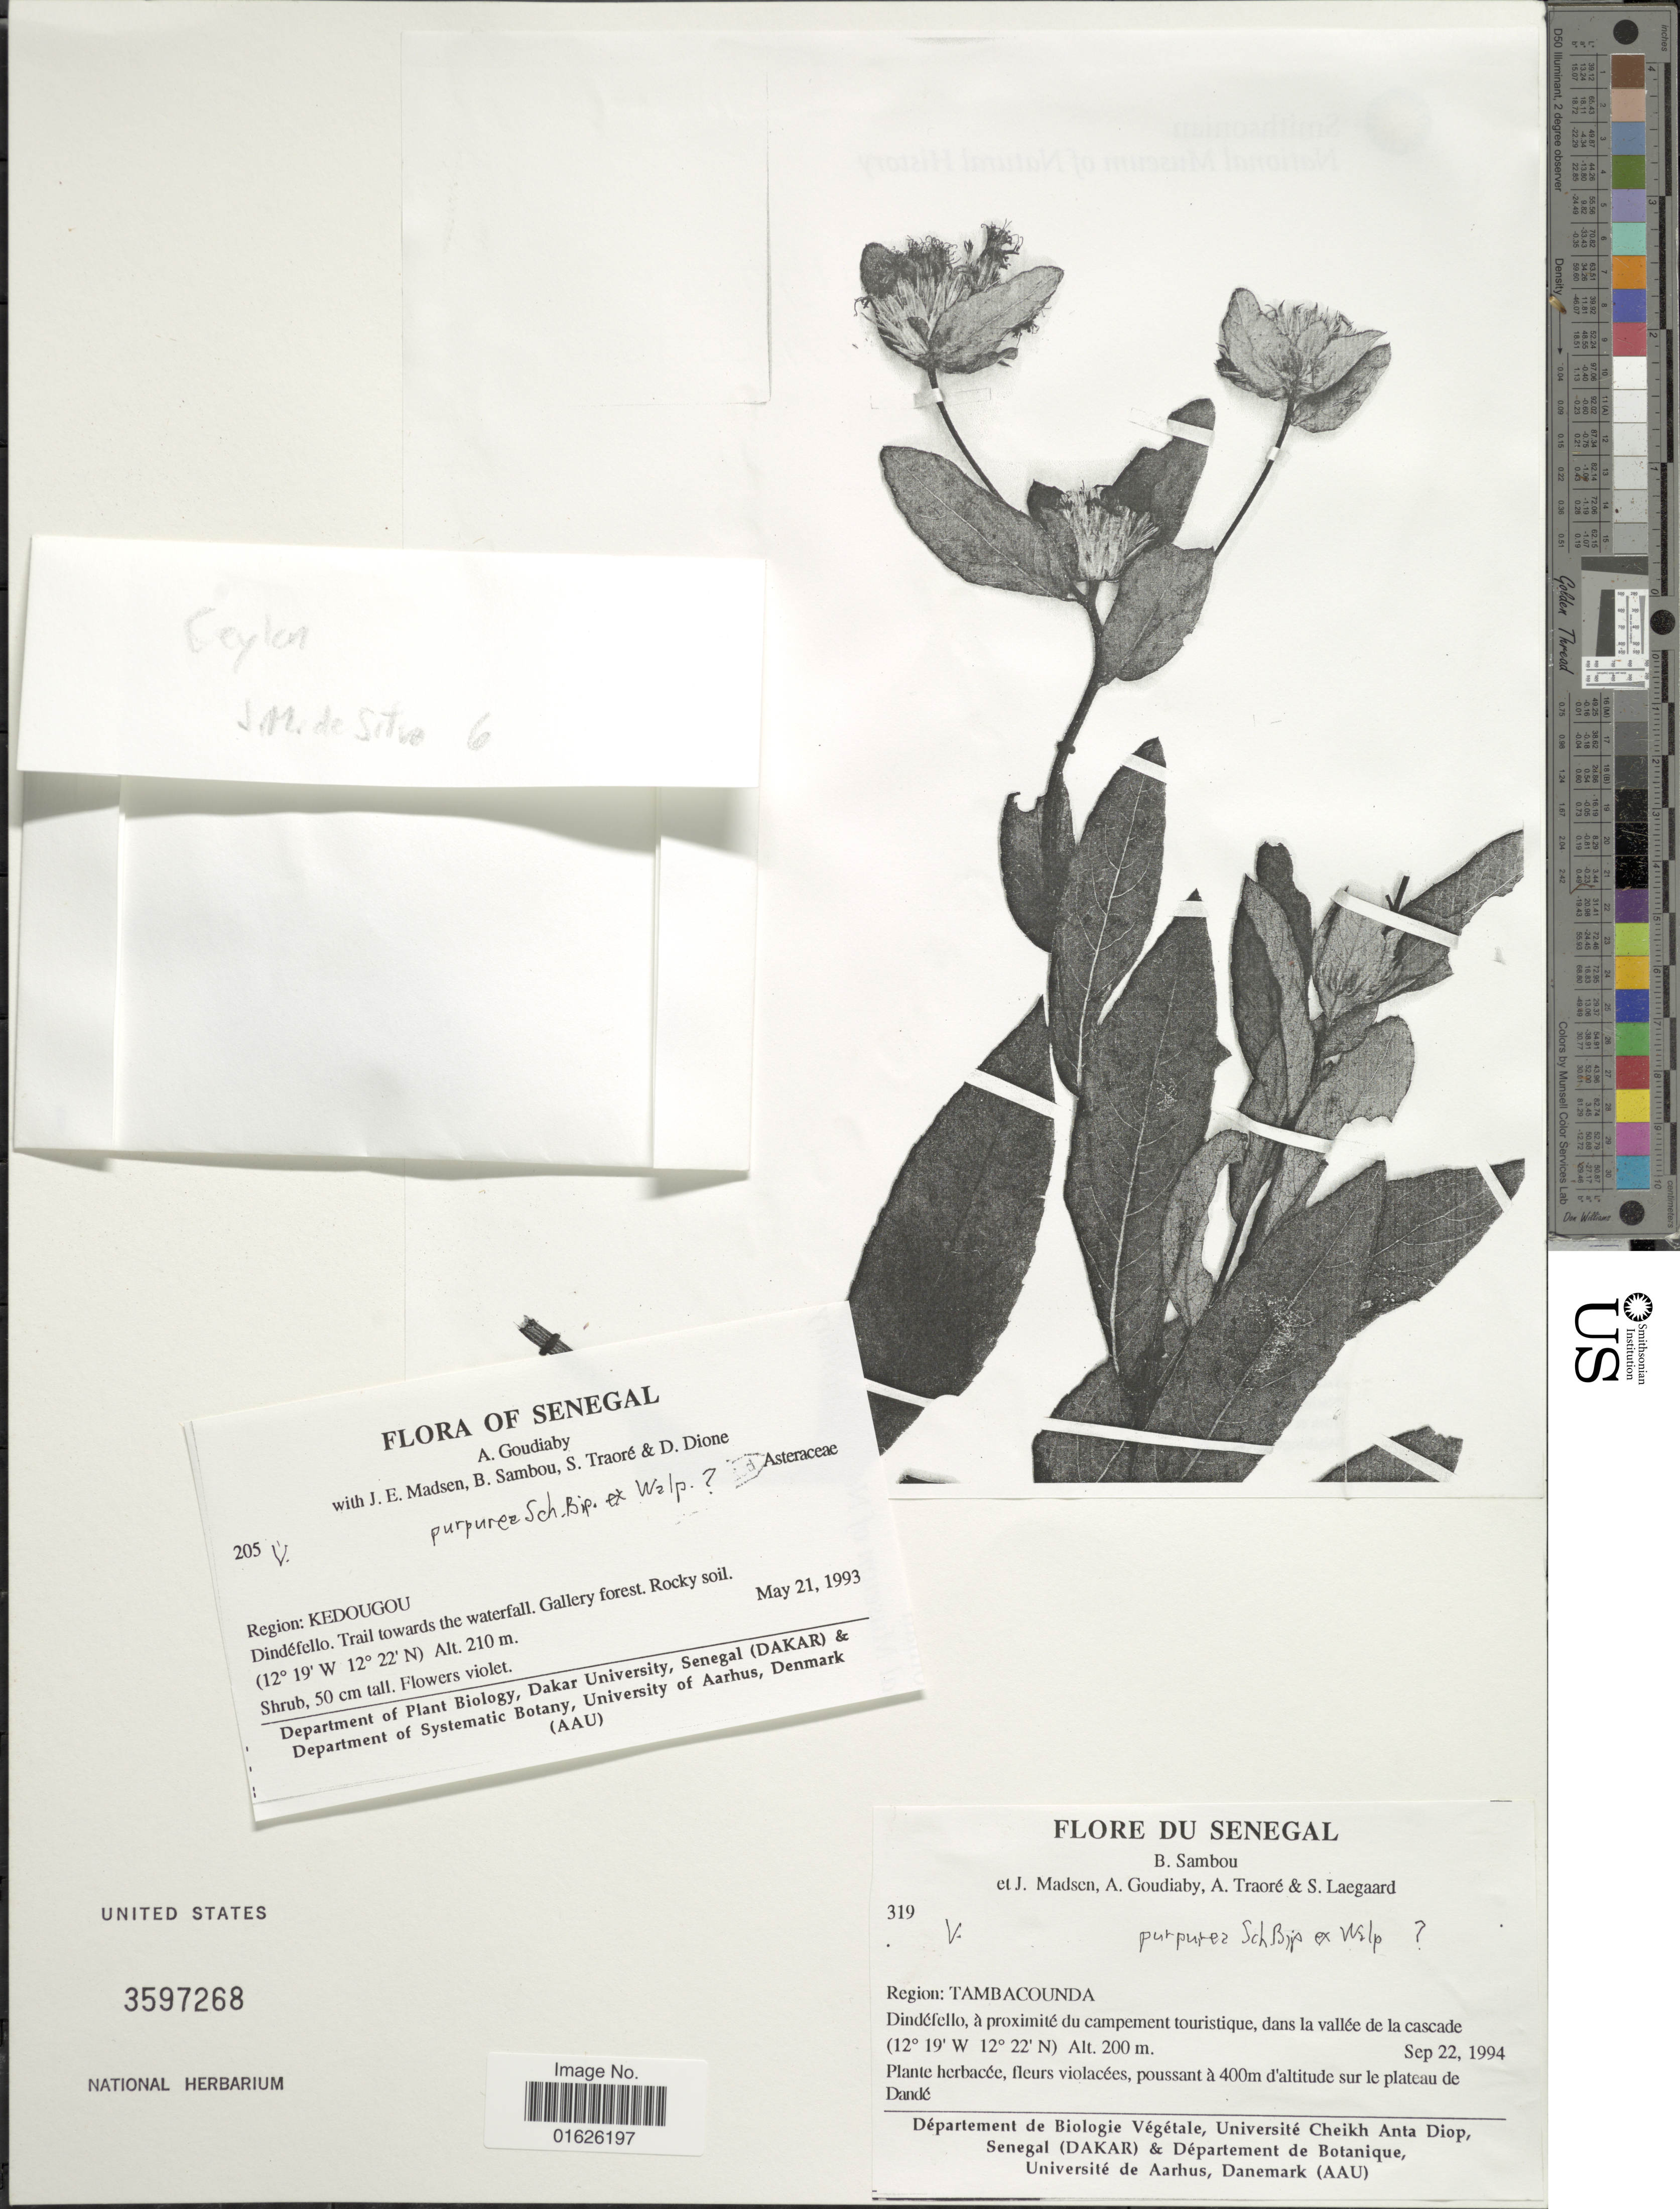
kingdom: Plantae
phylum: Tracheophyta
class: Magnoliopsida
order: Asterales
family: Asteraceae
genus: Linzia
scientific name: Linzia purpurea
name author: (Sch. Bip. ex Walp.) Isawumi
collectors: A. Goudiaby, J. E. Madsen, B. Sambou, S. Traore & D. Dione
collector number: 205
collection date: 1993-05-21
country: Senegal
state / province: Kédougou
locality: Dindefello, Trail towards the waterfall. Gallery forest.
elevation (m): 210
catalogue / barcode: US 3597268